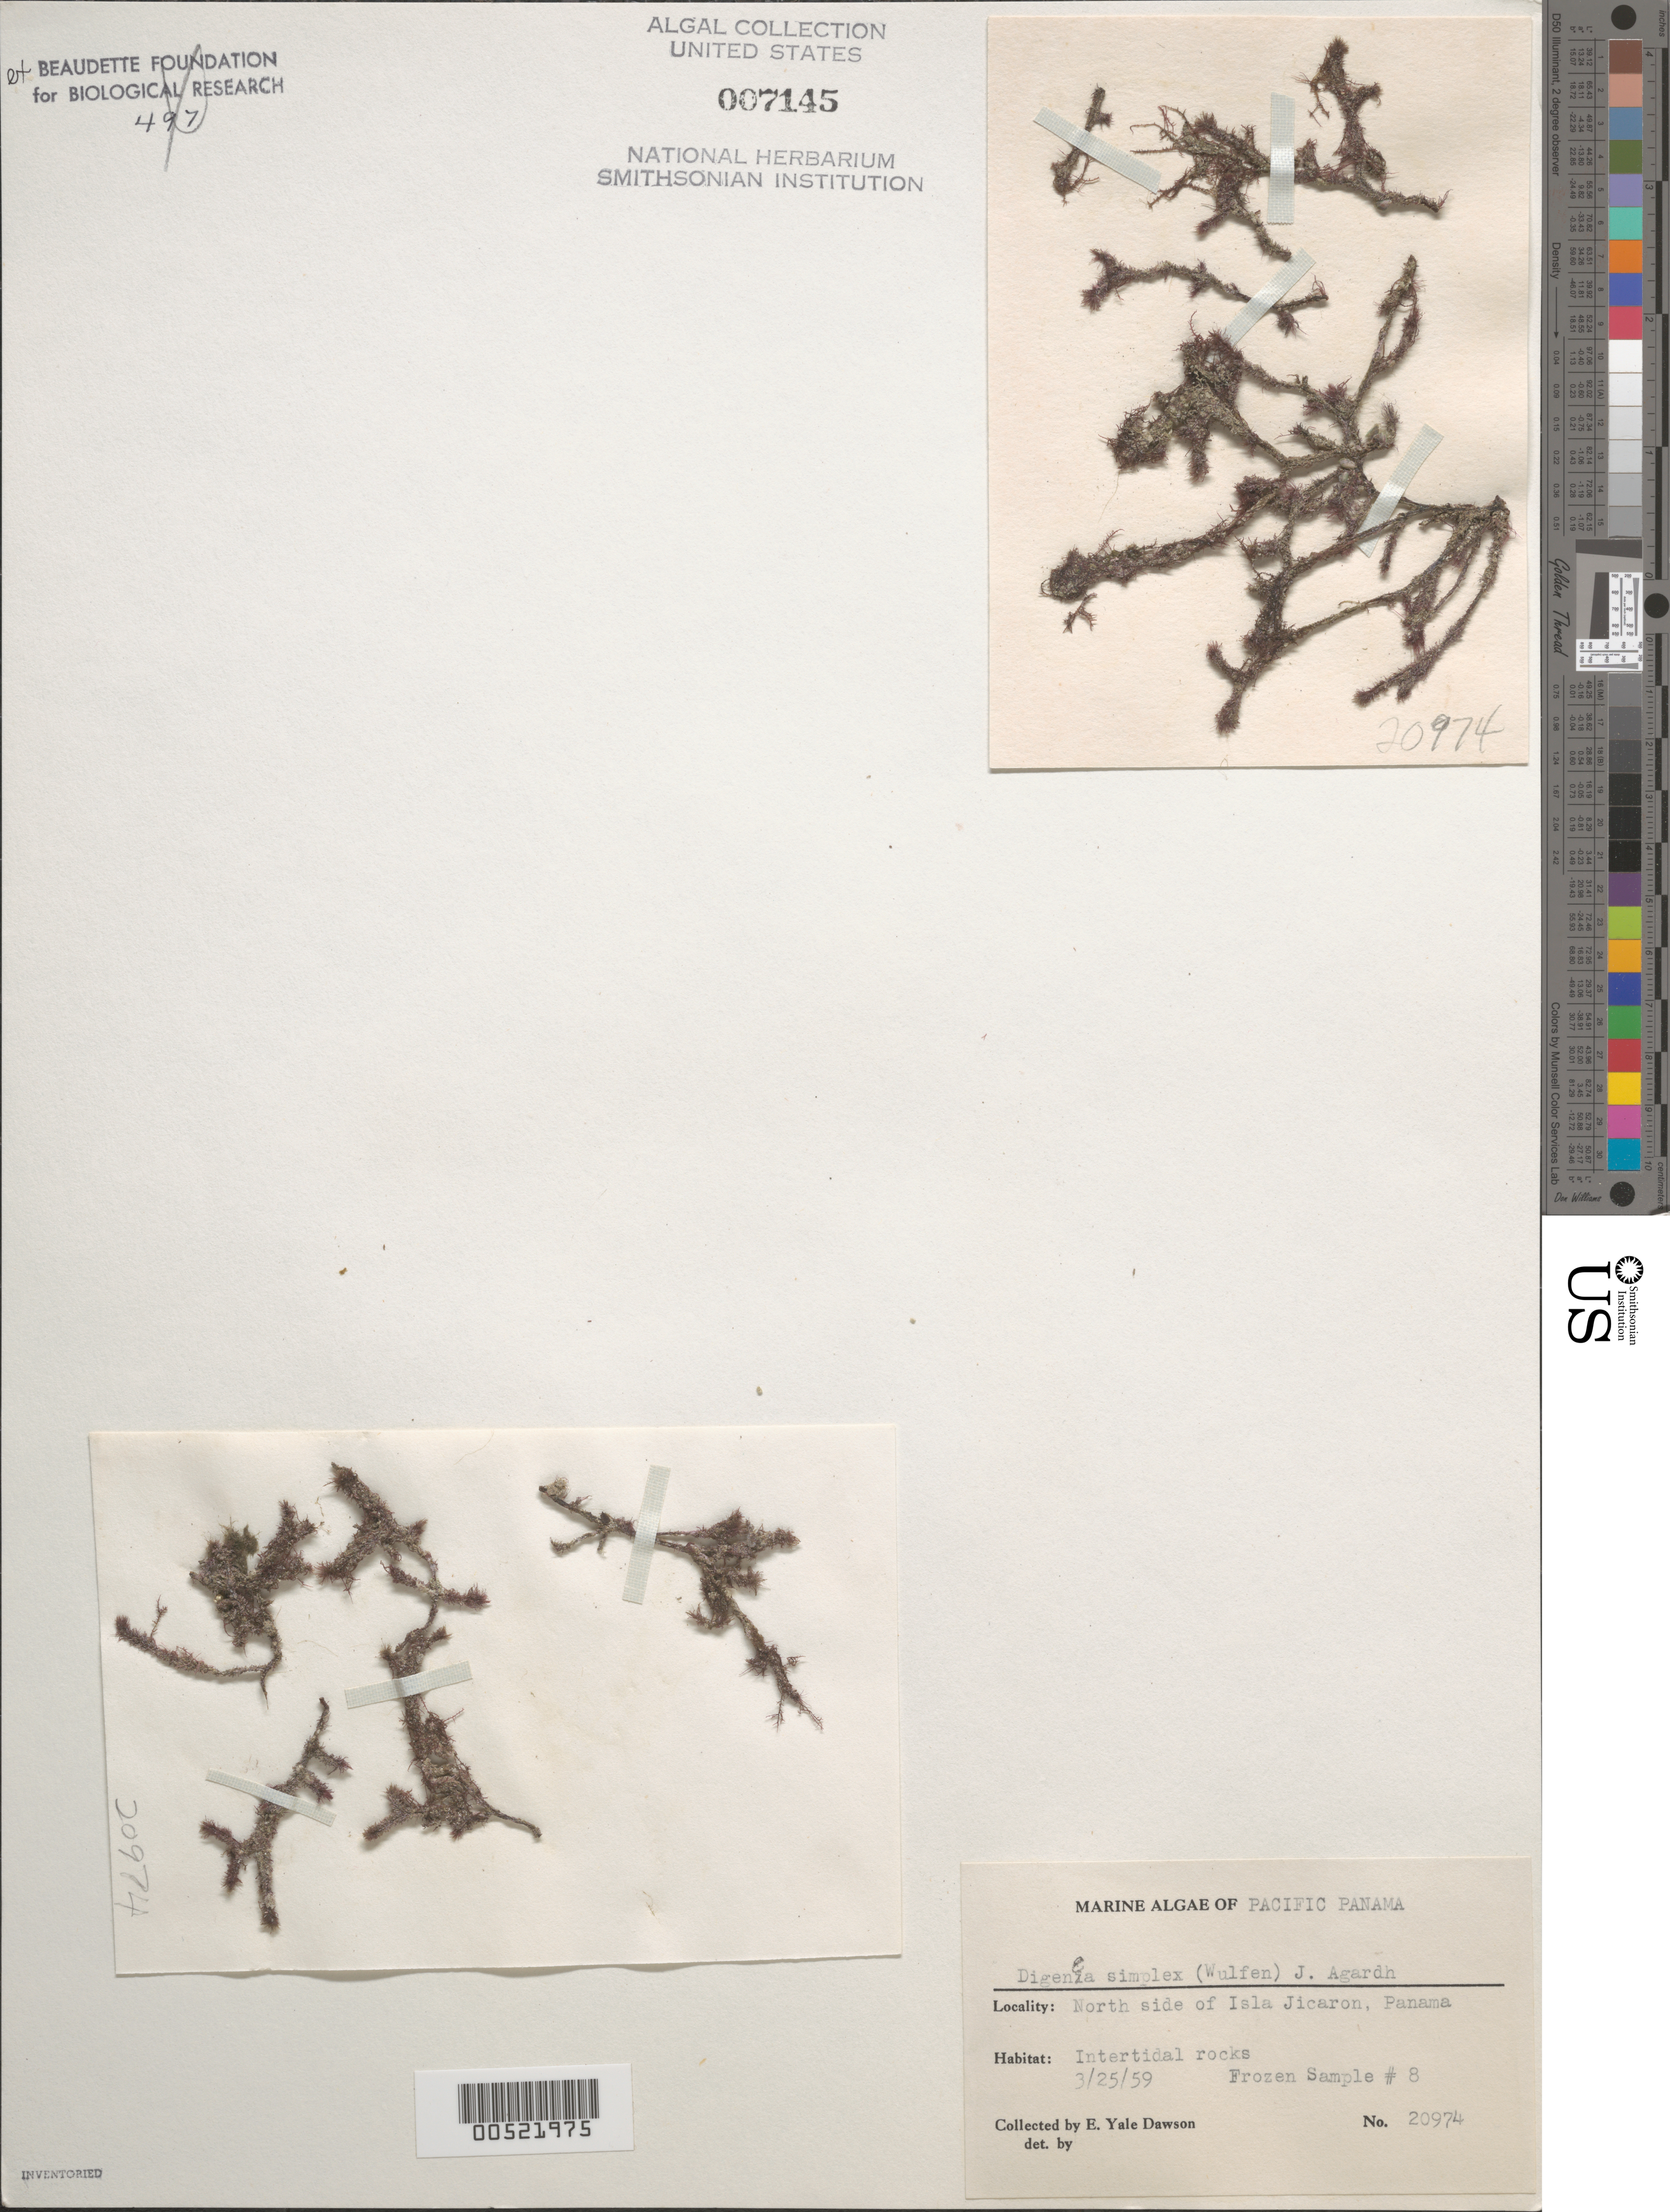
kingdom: Plantae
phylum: Rhodophyta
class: Florideophyceae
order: Ceramiales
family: Rhodomelaceae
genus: Digenea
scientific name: Digenea simplex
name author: (Wulfen) C. Agardh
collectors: E. Y. Dawson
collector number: EYD 20974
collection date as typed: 25 Mar 1959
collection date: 1959-03-25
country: Panama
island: Jicarón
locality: North part of island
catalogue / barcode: US 7145